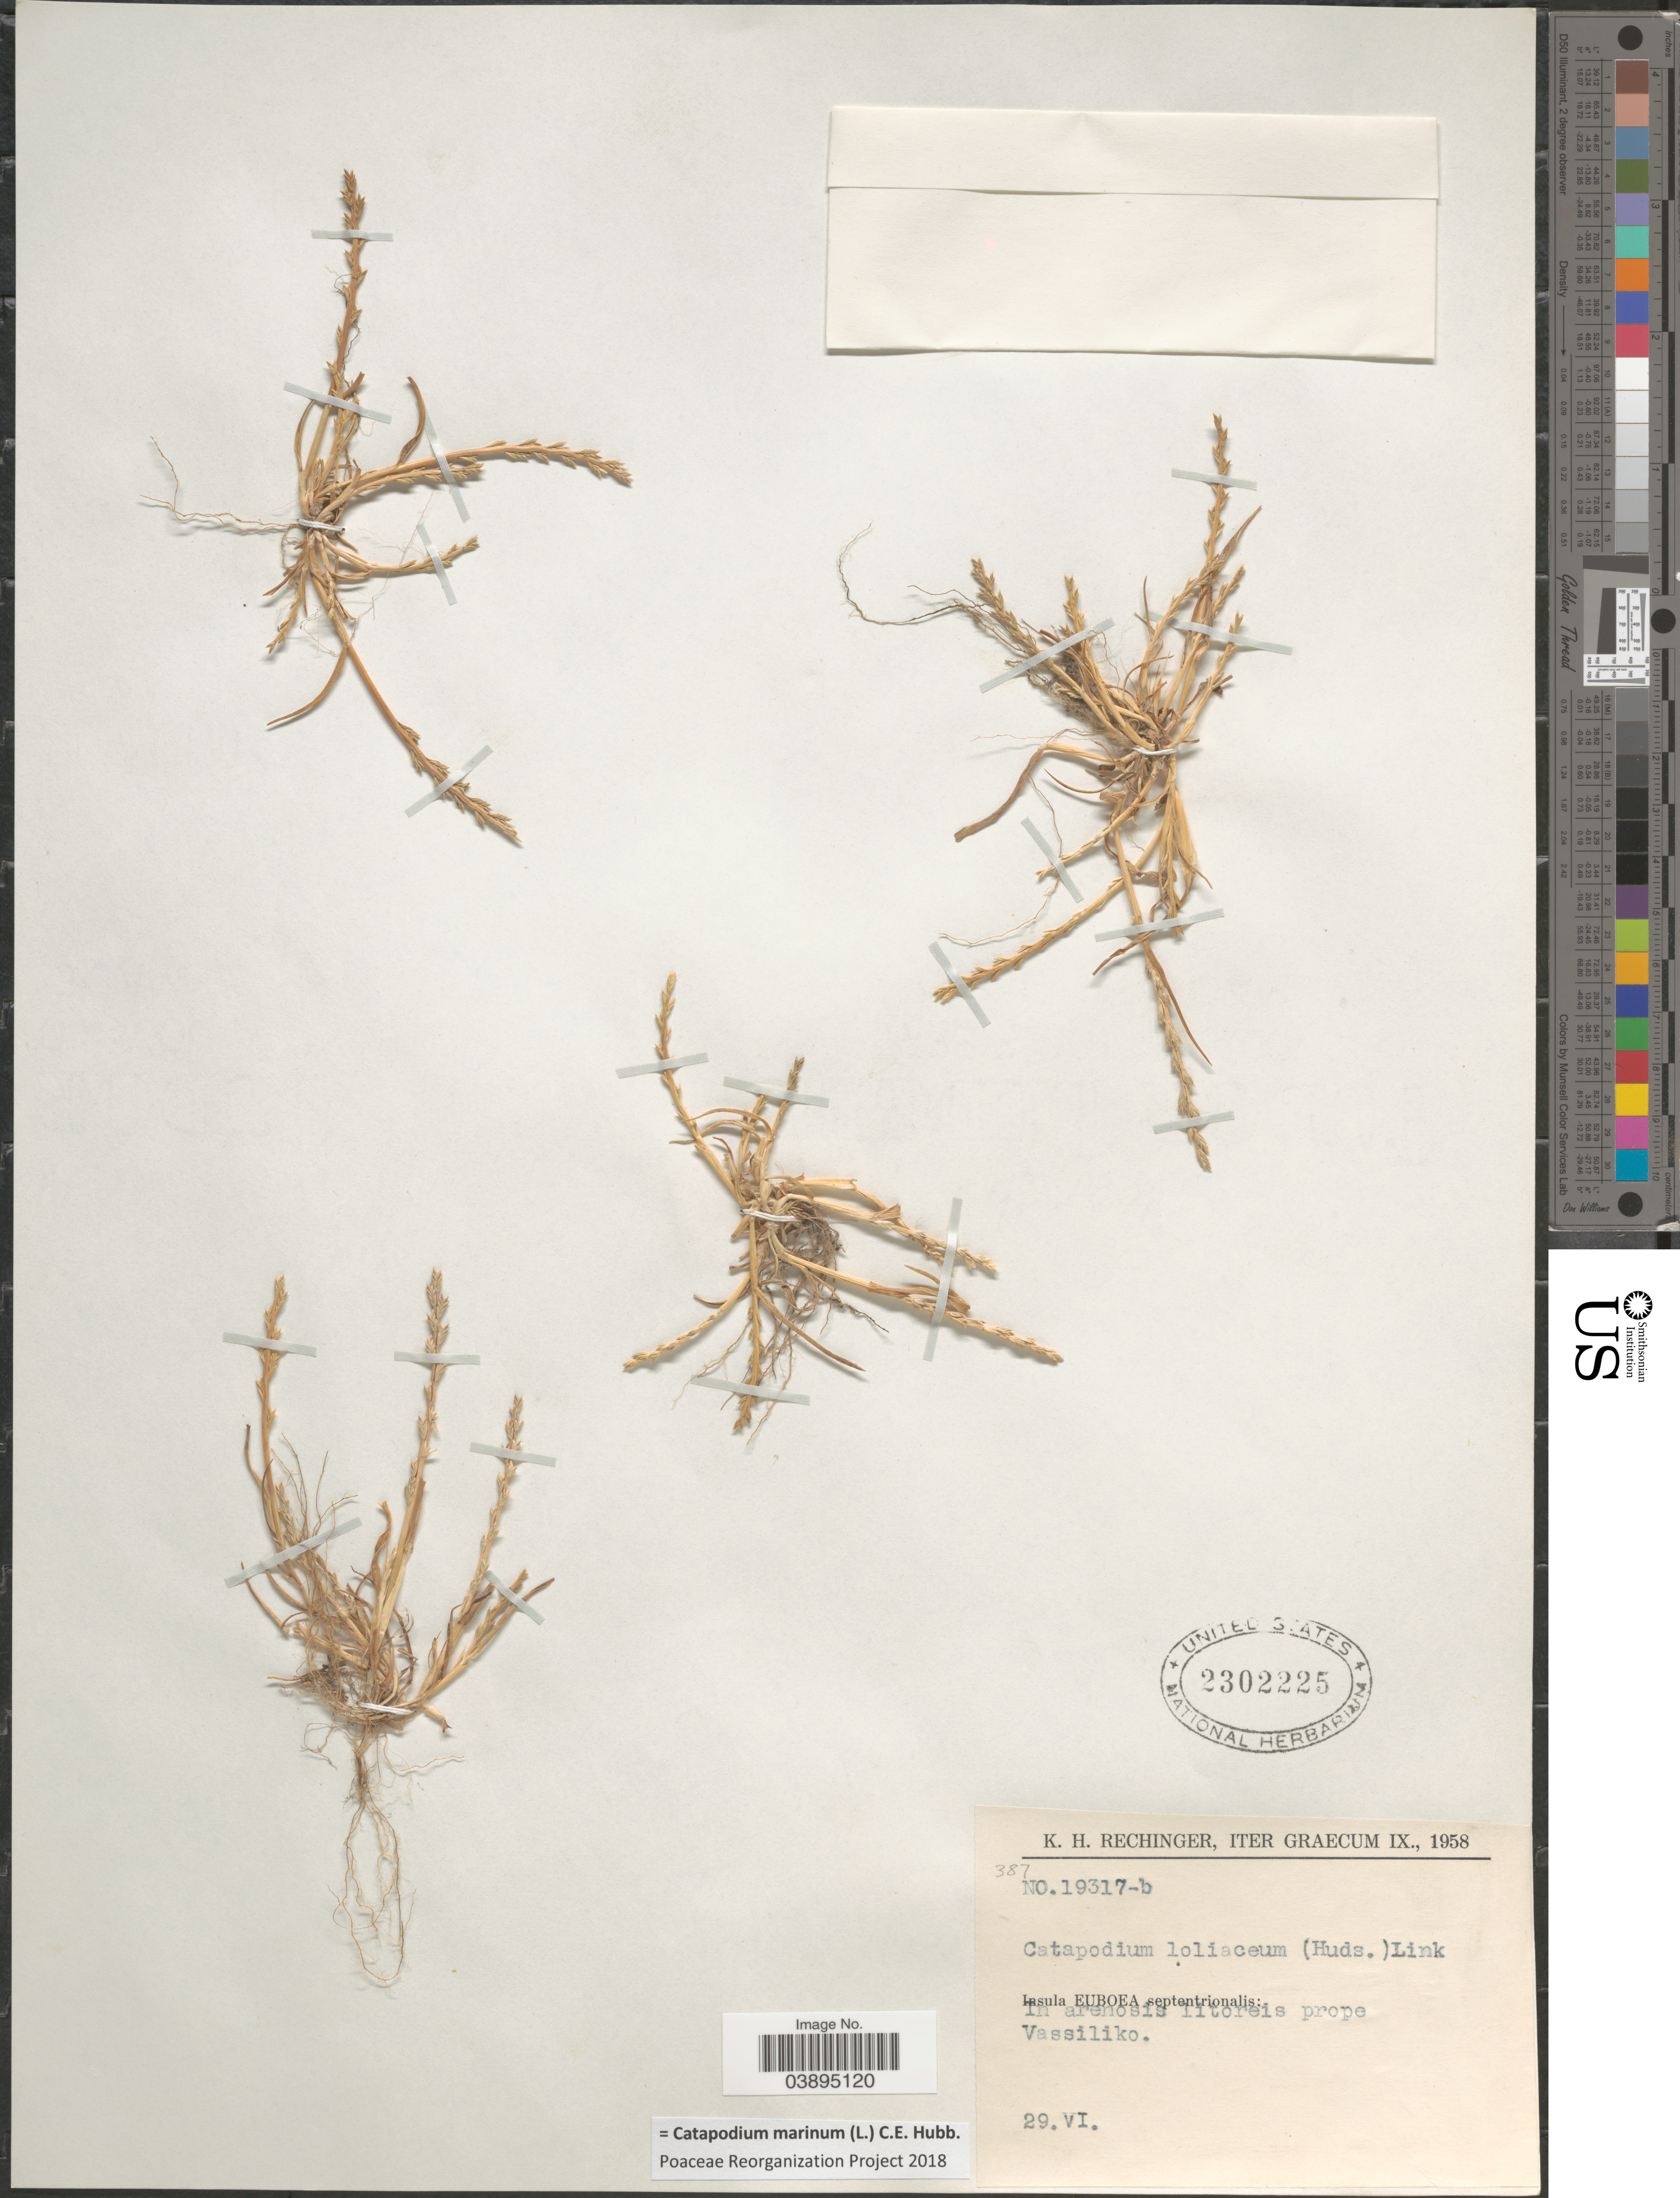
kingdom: Plantae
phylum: Tracheophyta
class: Liliopsida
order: Poales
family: Poaceae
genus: Catapodium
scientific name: Catapodium marinum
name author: (L.) C.E. Hubb.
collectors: K. H. Rechinger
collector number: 19317-b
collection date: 1958-06-29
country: Greece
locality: Iter Graecum. Insula Euboea septentrionalis: In arenosis litoreis prope Vassiliko.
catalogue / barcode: US 2302225